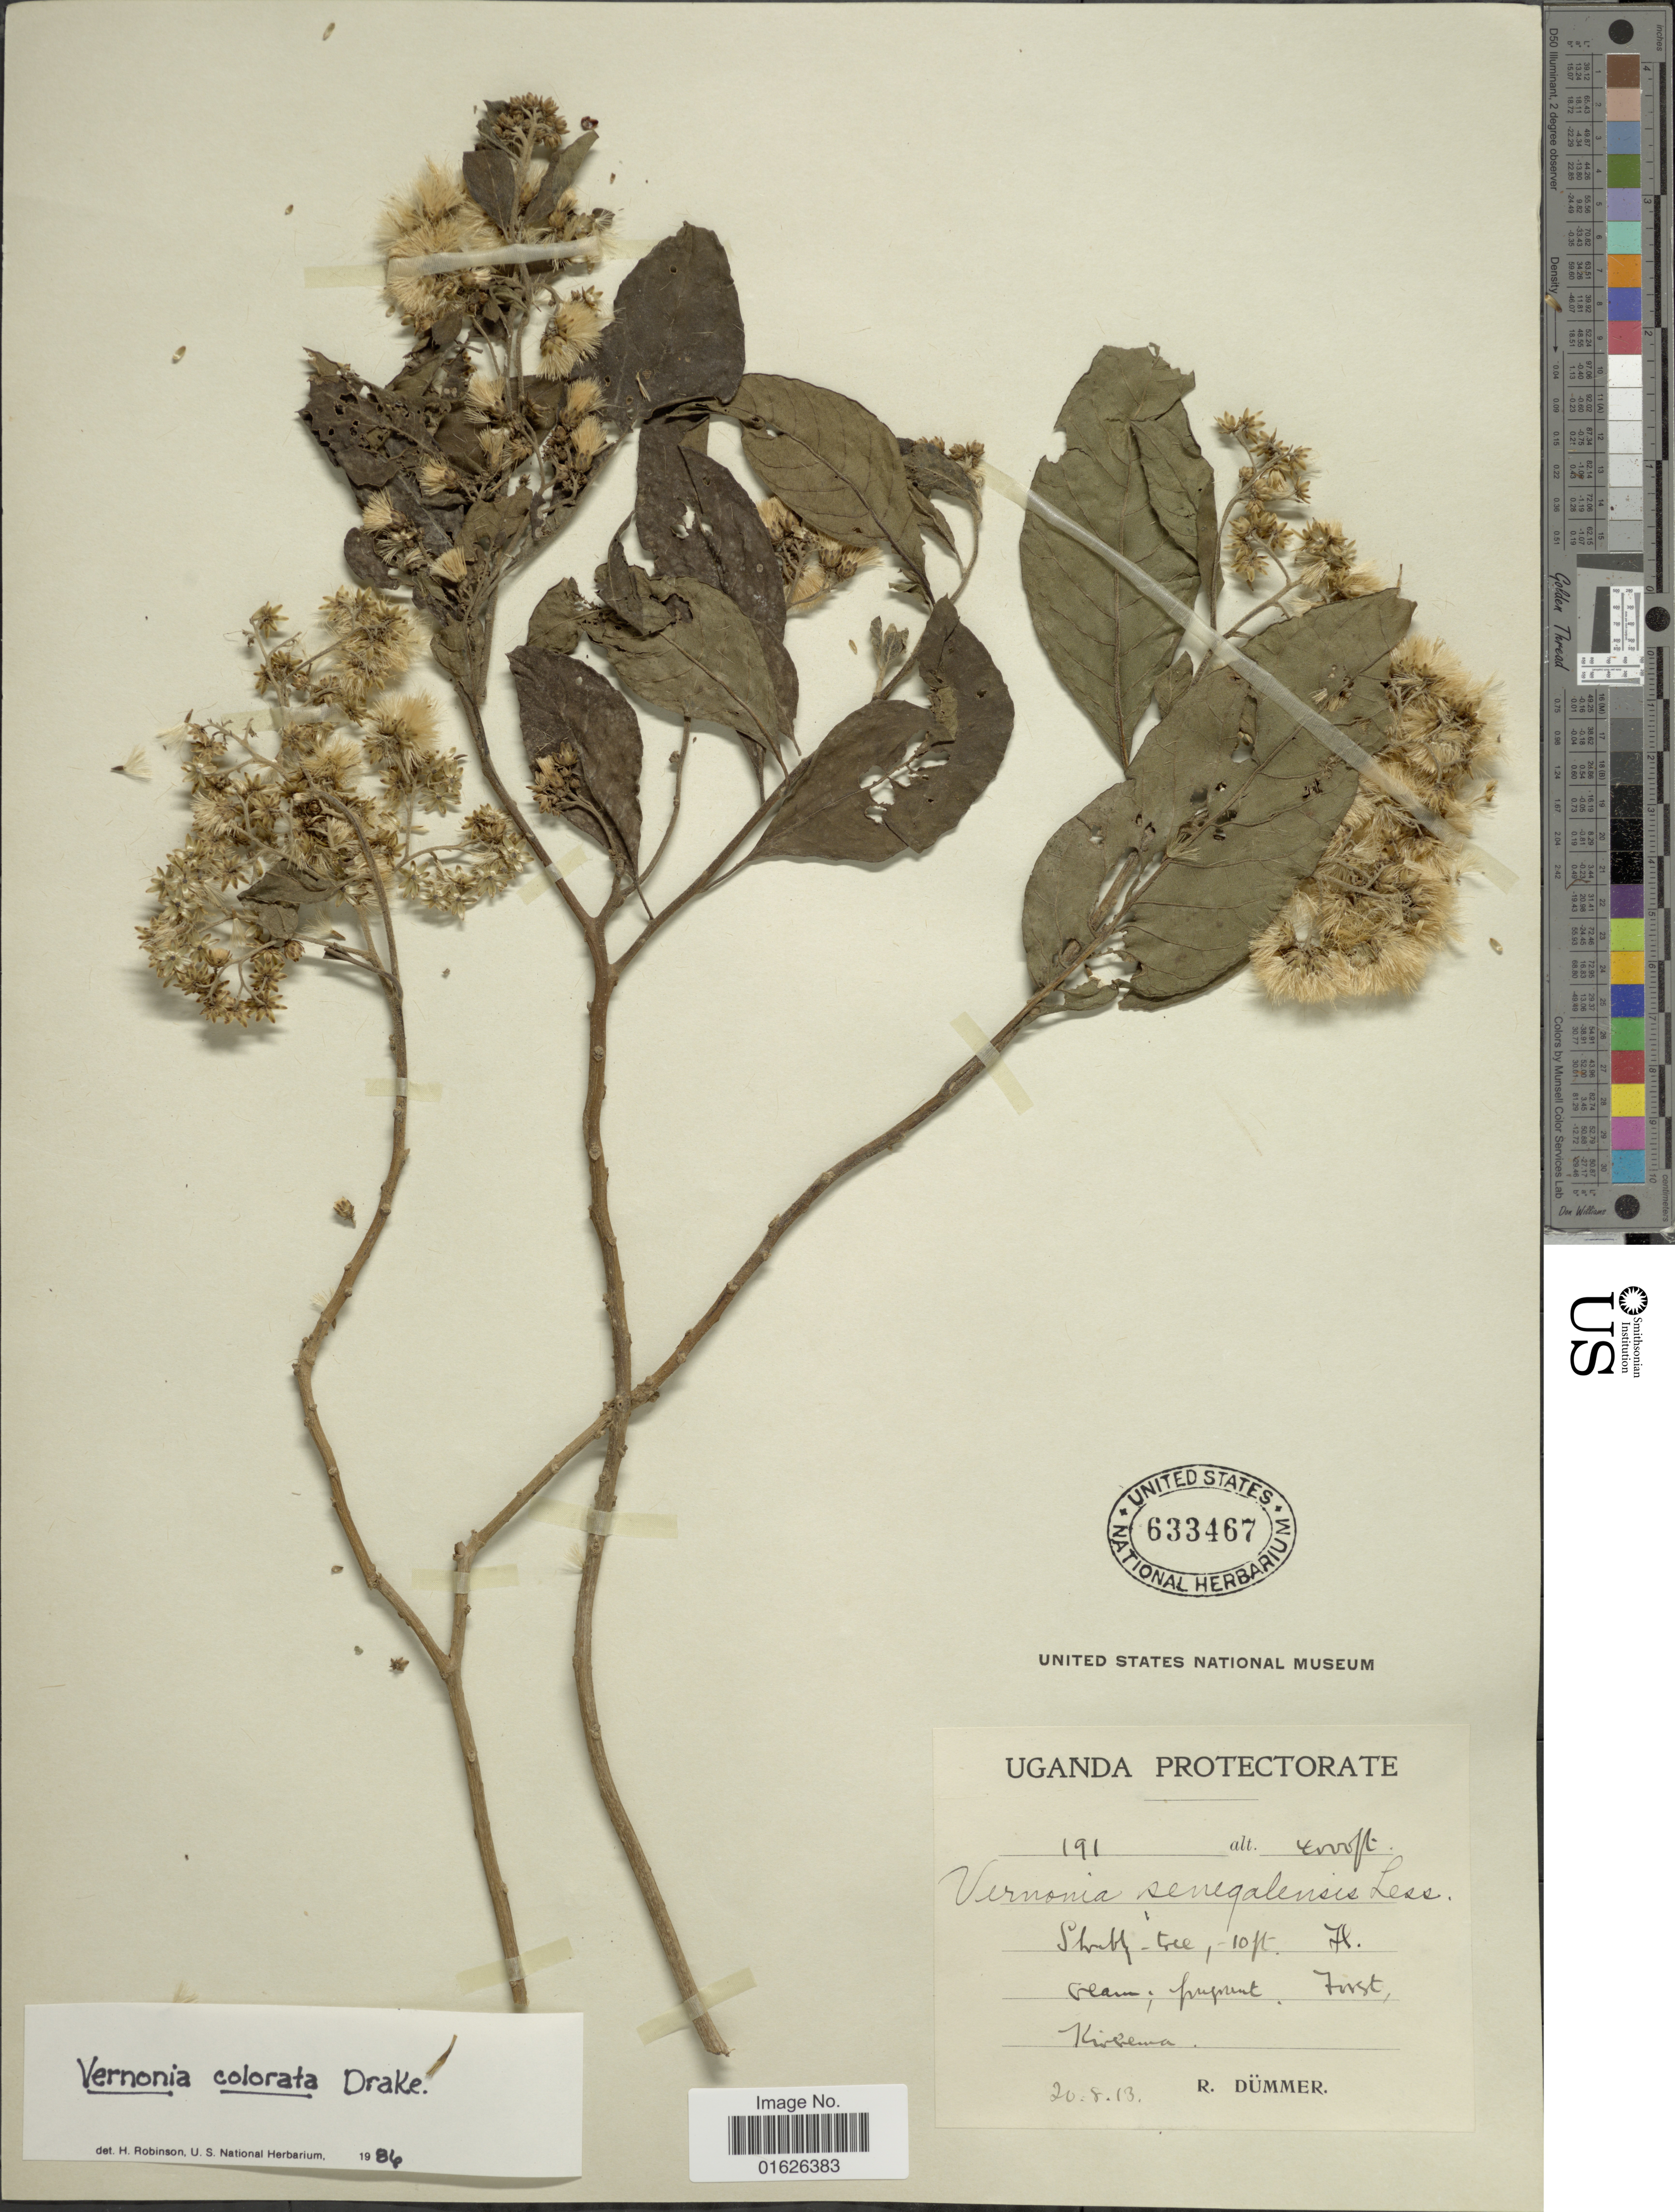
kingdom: Plantae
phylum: Tracheophyta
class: Magnoliopsida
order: Asterales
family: Asteraceae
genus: Gymnanthemum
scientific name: Gymnanthemum coloratum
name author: (Willd.) H. Rob. & B. Kahn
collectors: R. A. Dümmer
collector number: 191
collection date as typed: Transcribed d/m/y: 20/8/13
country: Uganda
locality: Kirerema.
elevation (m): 1219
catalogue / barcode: US 633467